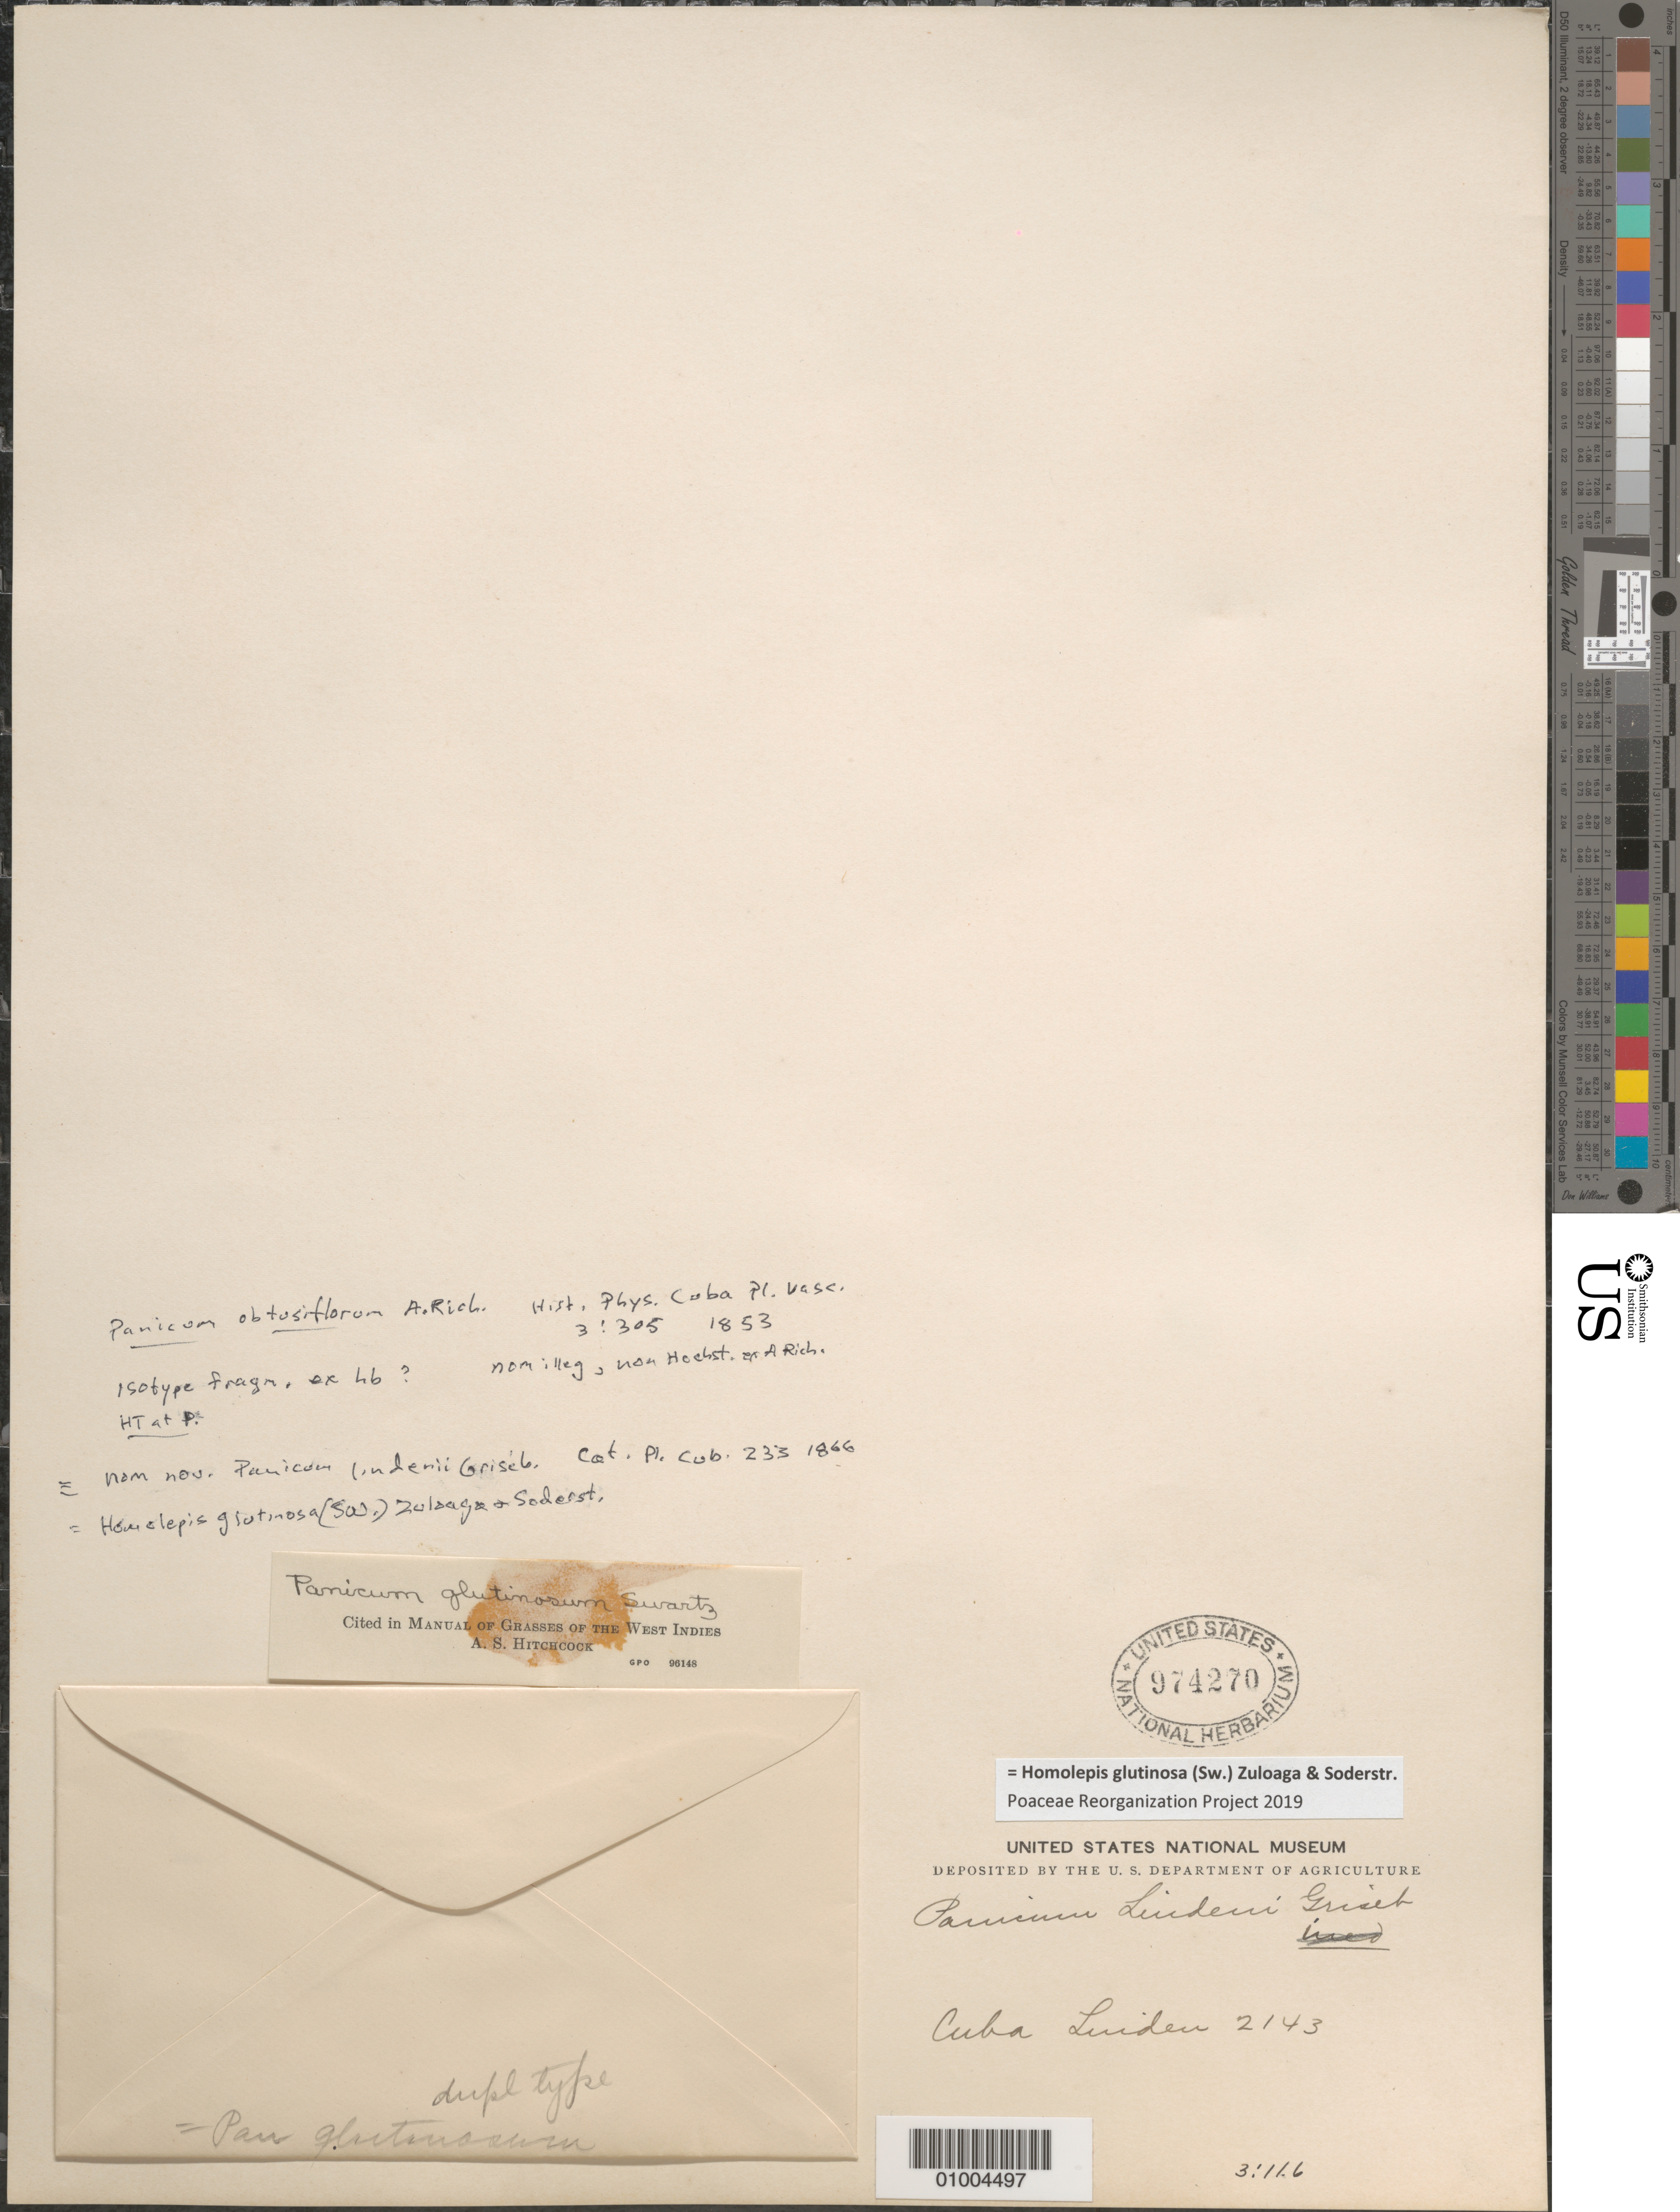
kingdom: Plantae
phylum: Tracheophyta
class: Liliopsida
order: Poales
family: Poaceae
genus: Panicum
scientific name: Panicum obtusiflorum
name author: Hochst. ex A. Rich.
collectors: J. Linden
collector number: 2143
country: Cuba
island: Cuba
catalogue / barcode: US 974270